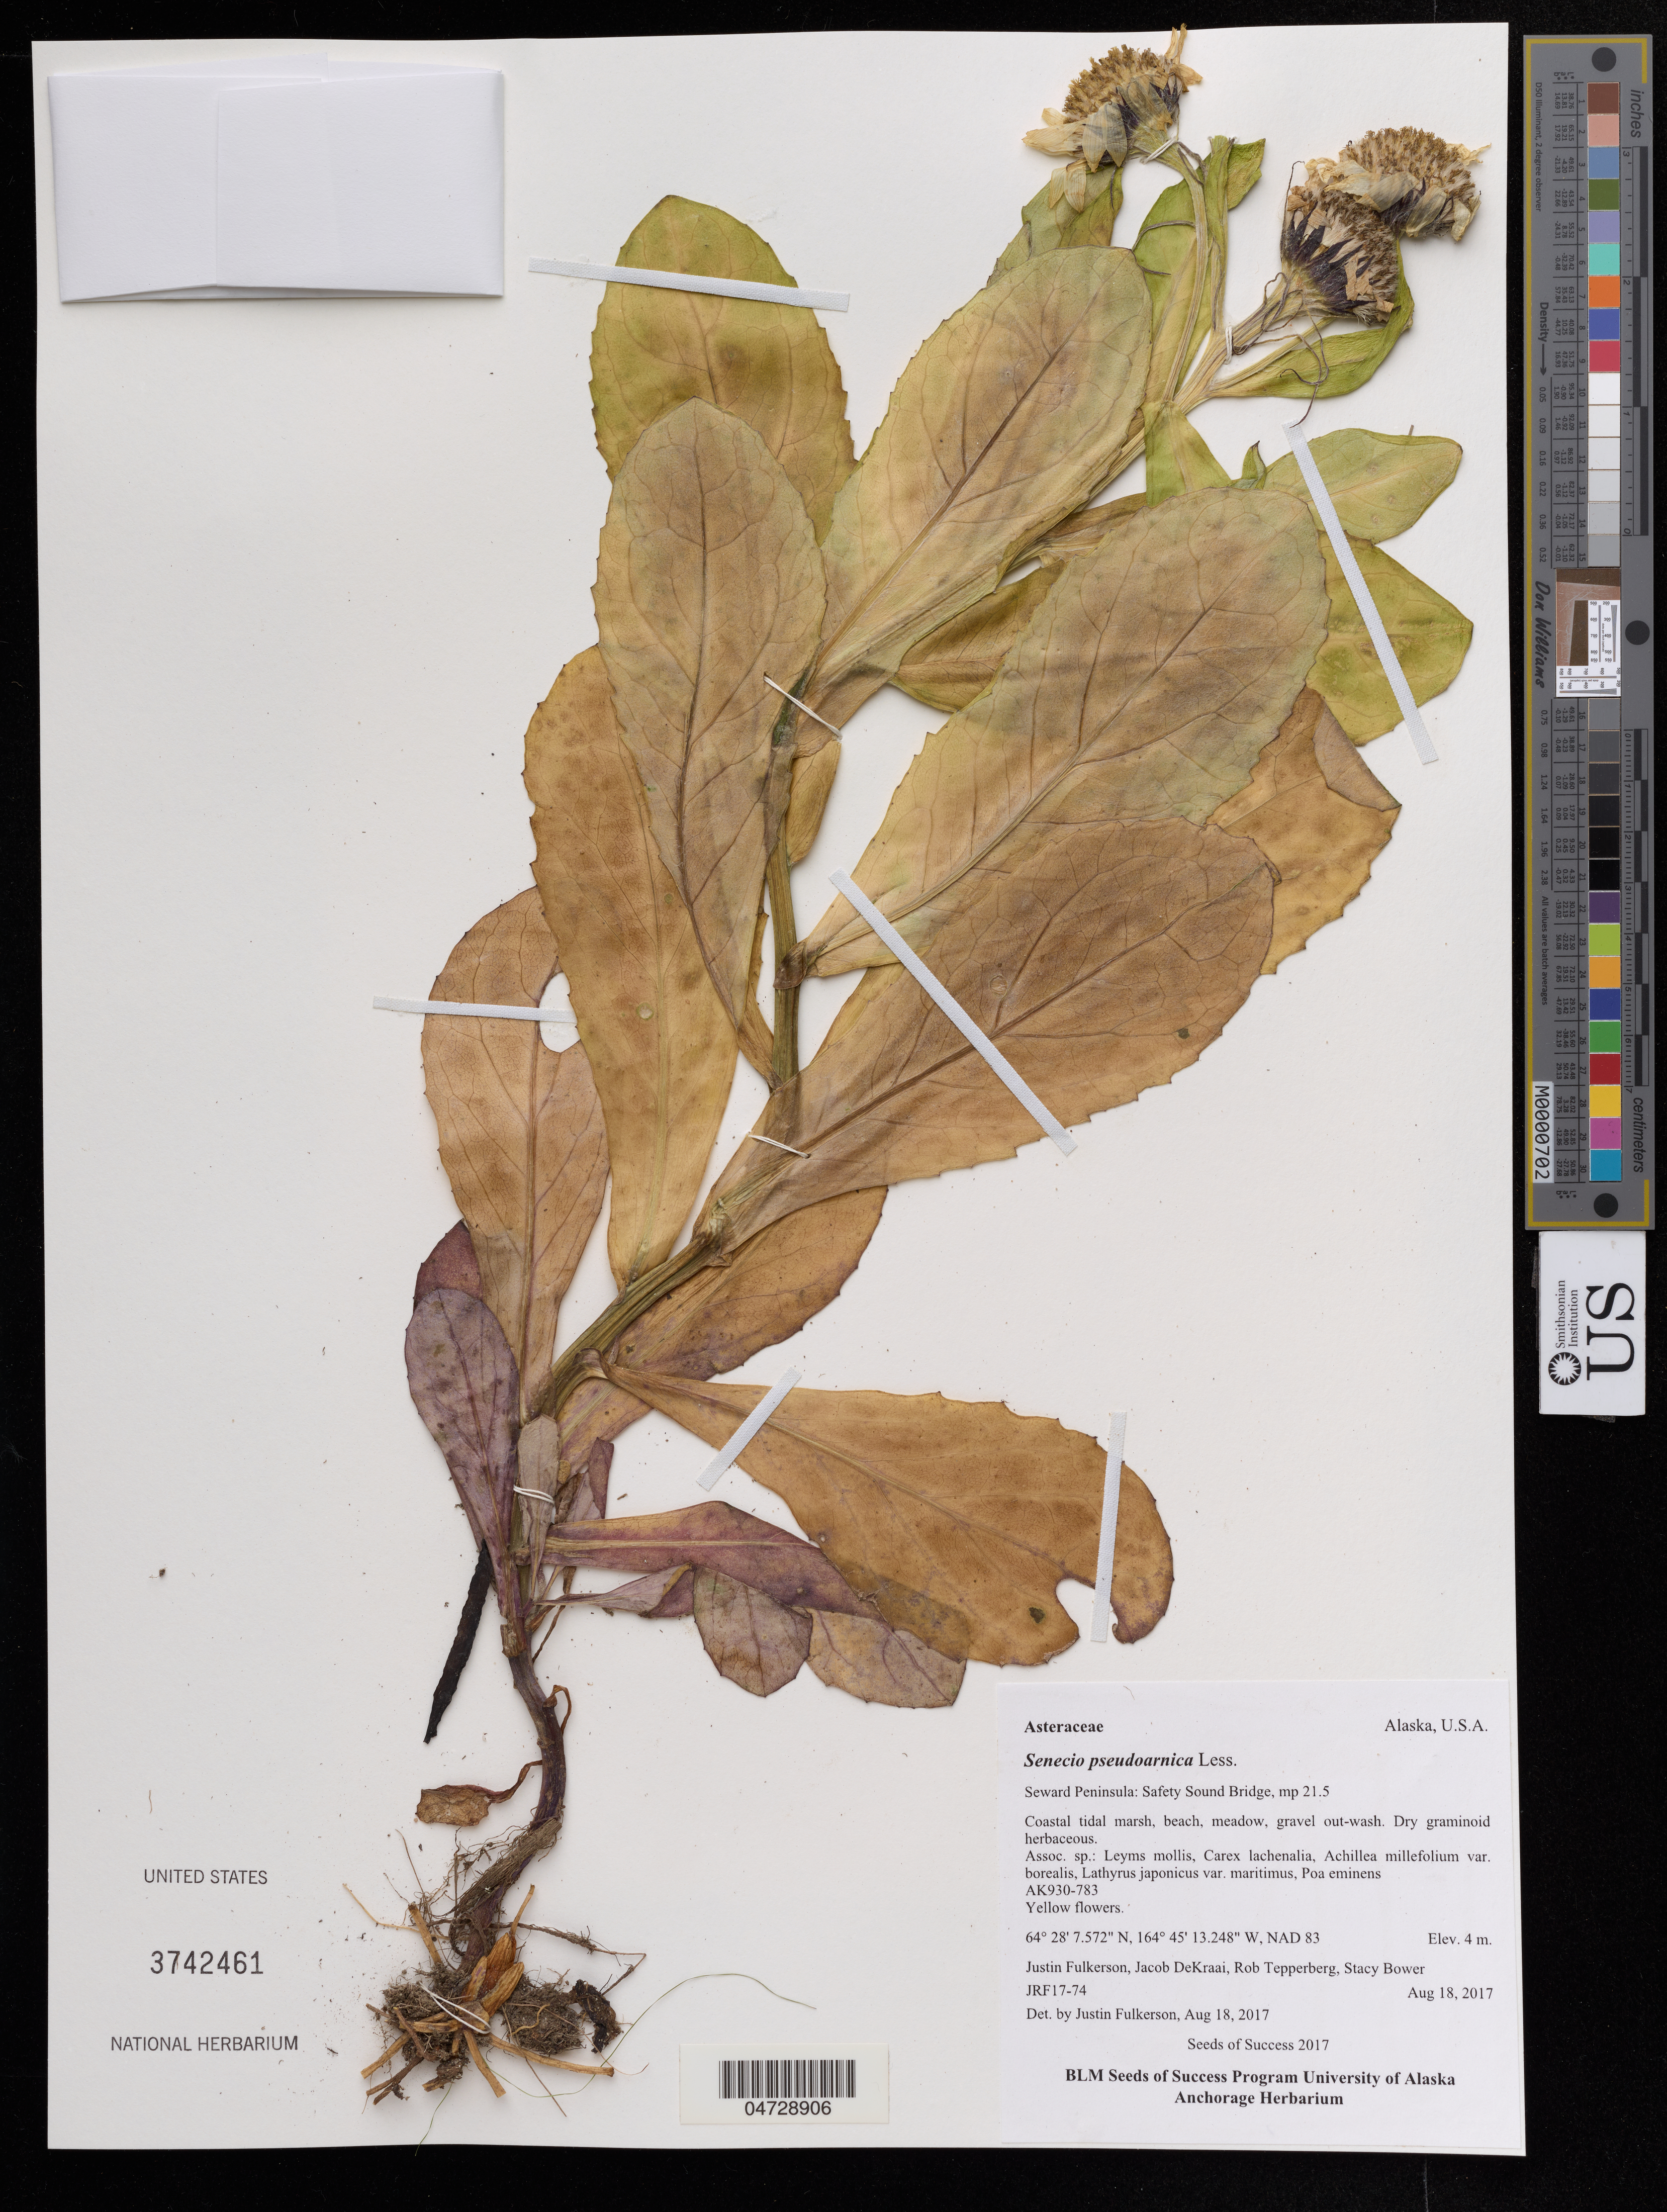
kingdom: Plantae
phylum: Tracheophyta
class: Magnoliopsida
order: Asterales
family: Asteraceae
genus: Senecio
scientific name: Senecio pseudoarnica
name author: Less.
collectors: J. Fulkerson, J. Dekraai & S. Bower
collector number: JRF17/74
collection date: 2017-08-18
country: United States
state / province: Alaska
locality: Seward Peninsula: Safety Sound Bridge, mp 21.5.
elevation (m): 4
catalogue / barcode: US 3742461